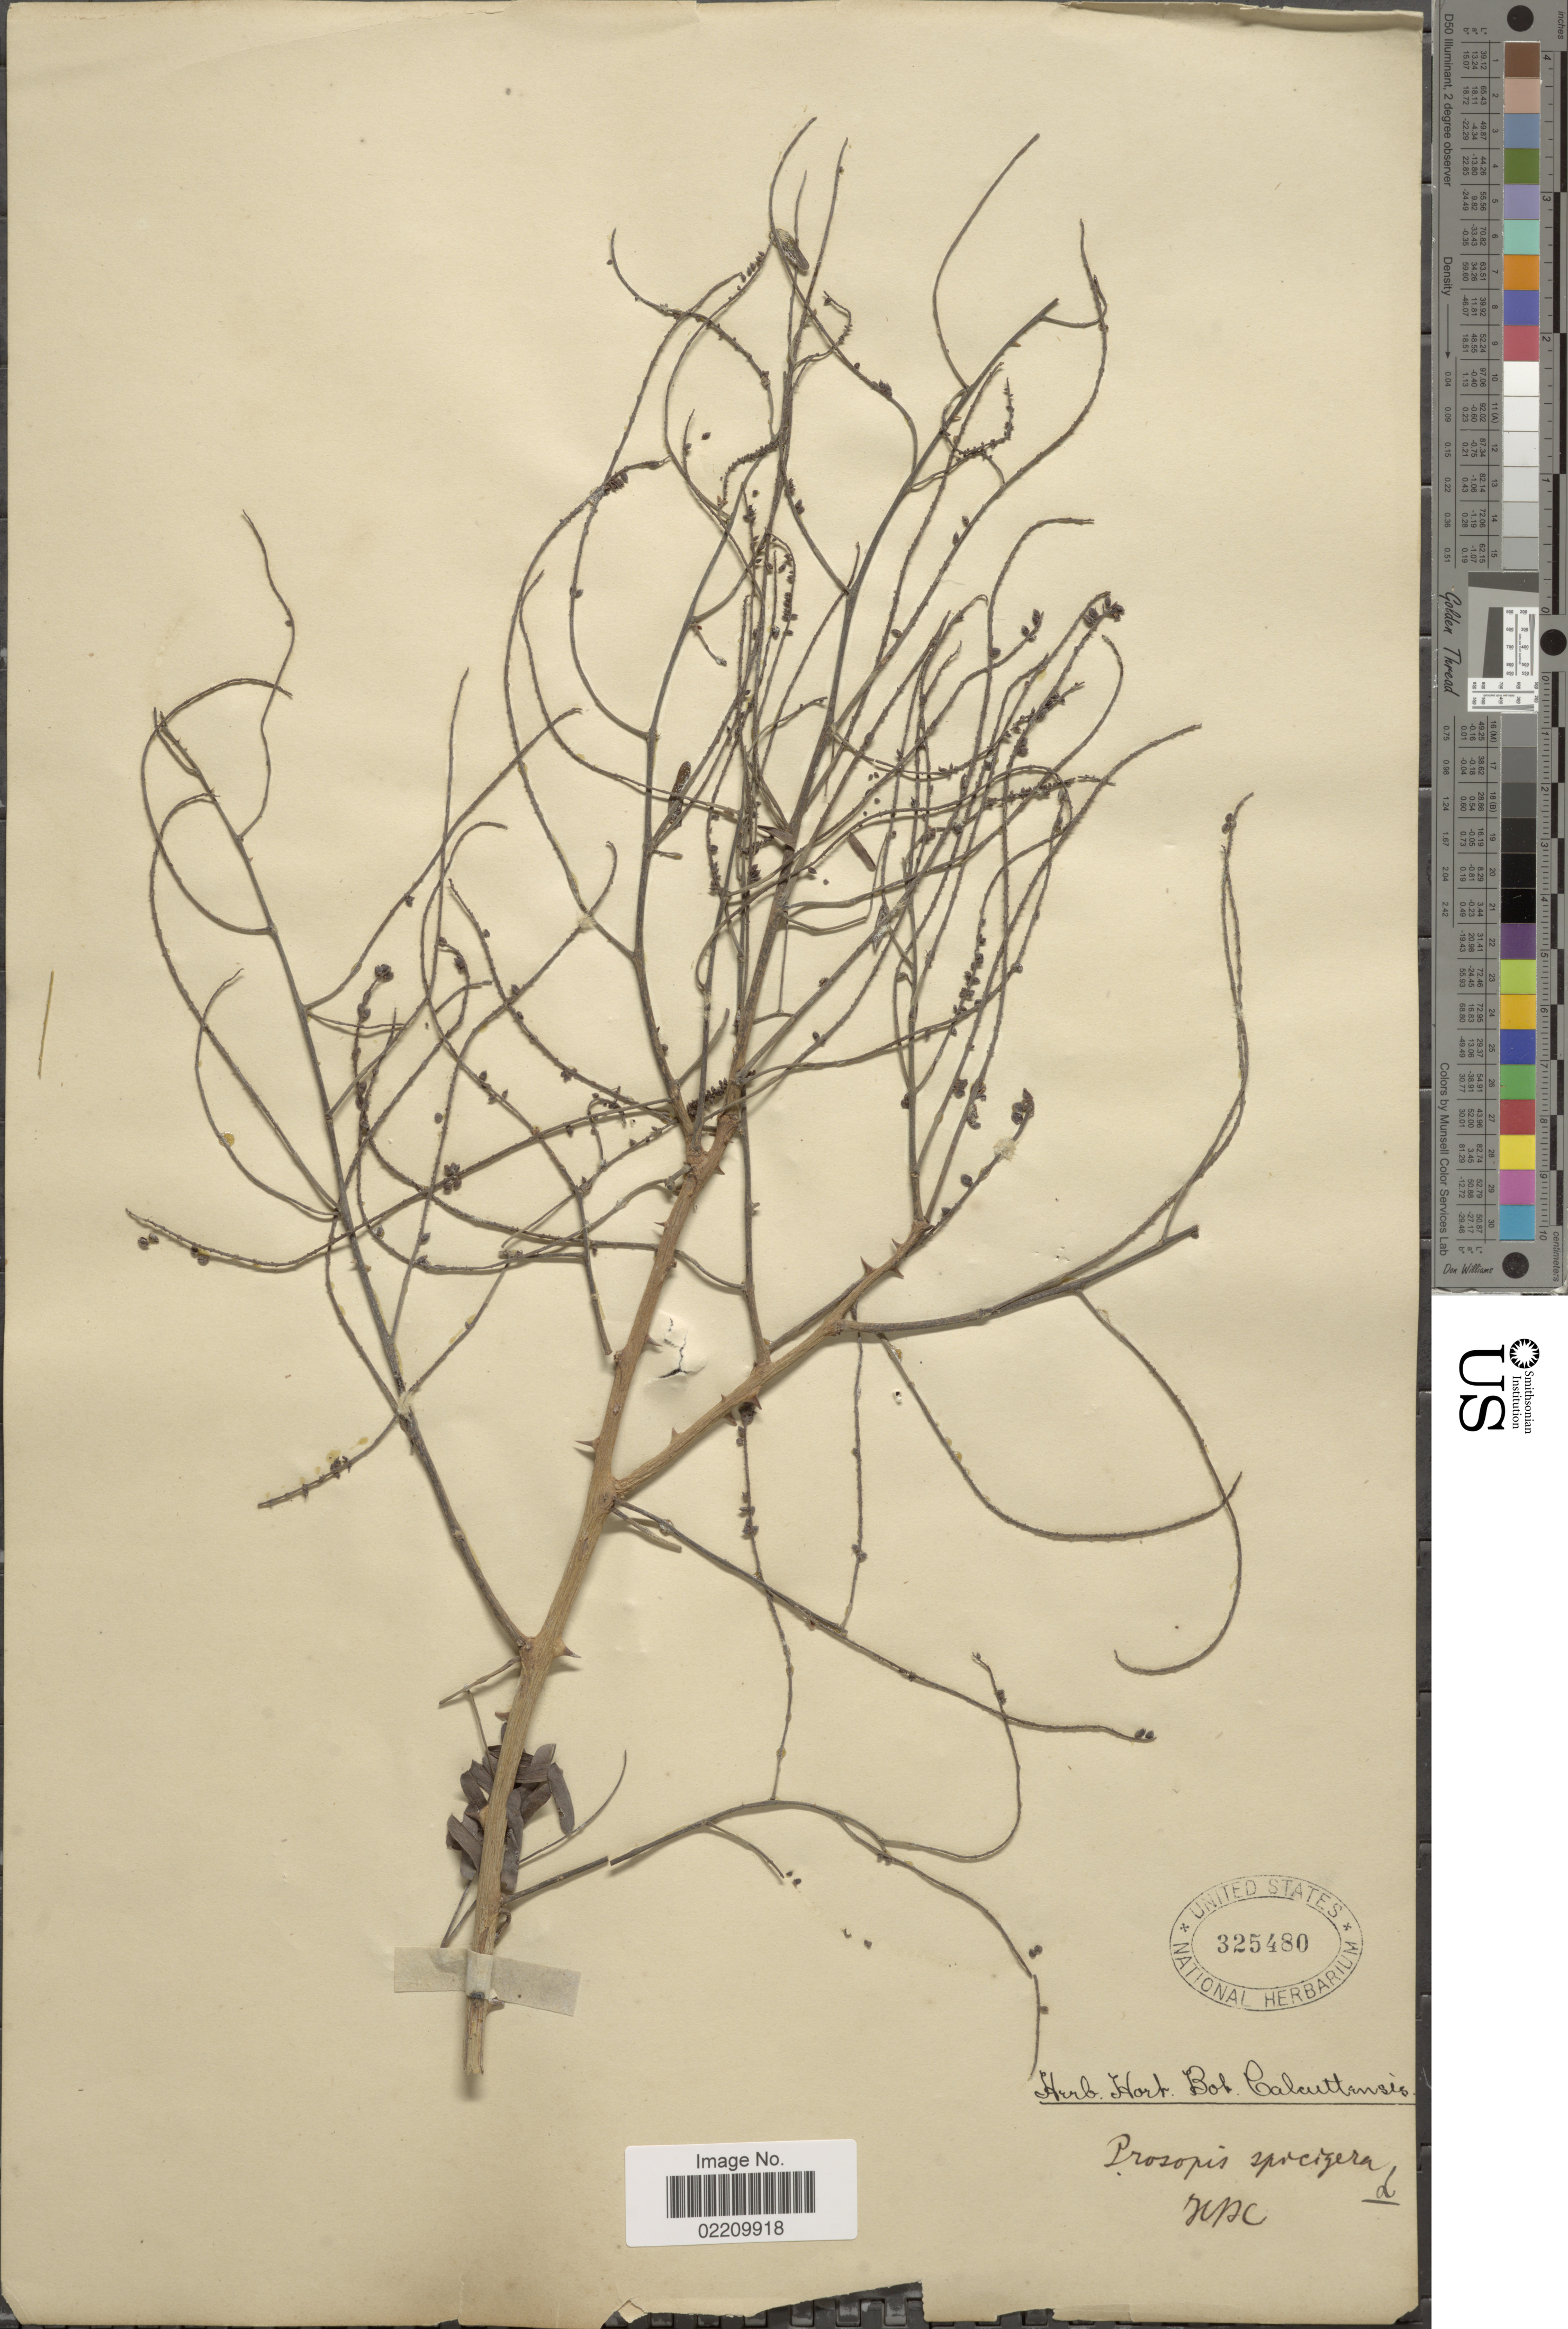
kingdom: Plantae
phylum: Tracheophyta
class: Magnoliopsida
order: Fabales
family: Fabaceae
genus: Prosopis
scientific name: Prosopis cineraria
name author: (L. f.) Druce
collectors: ex Herb. Hort. Bot. Calcuttensis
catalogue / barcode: US 325480